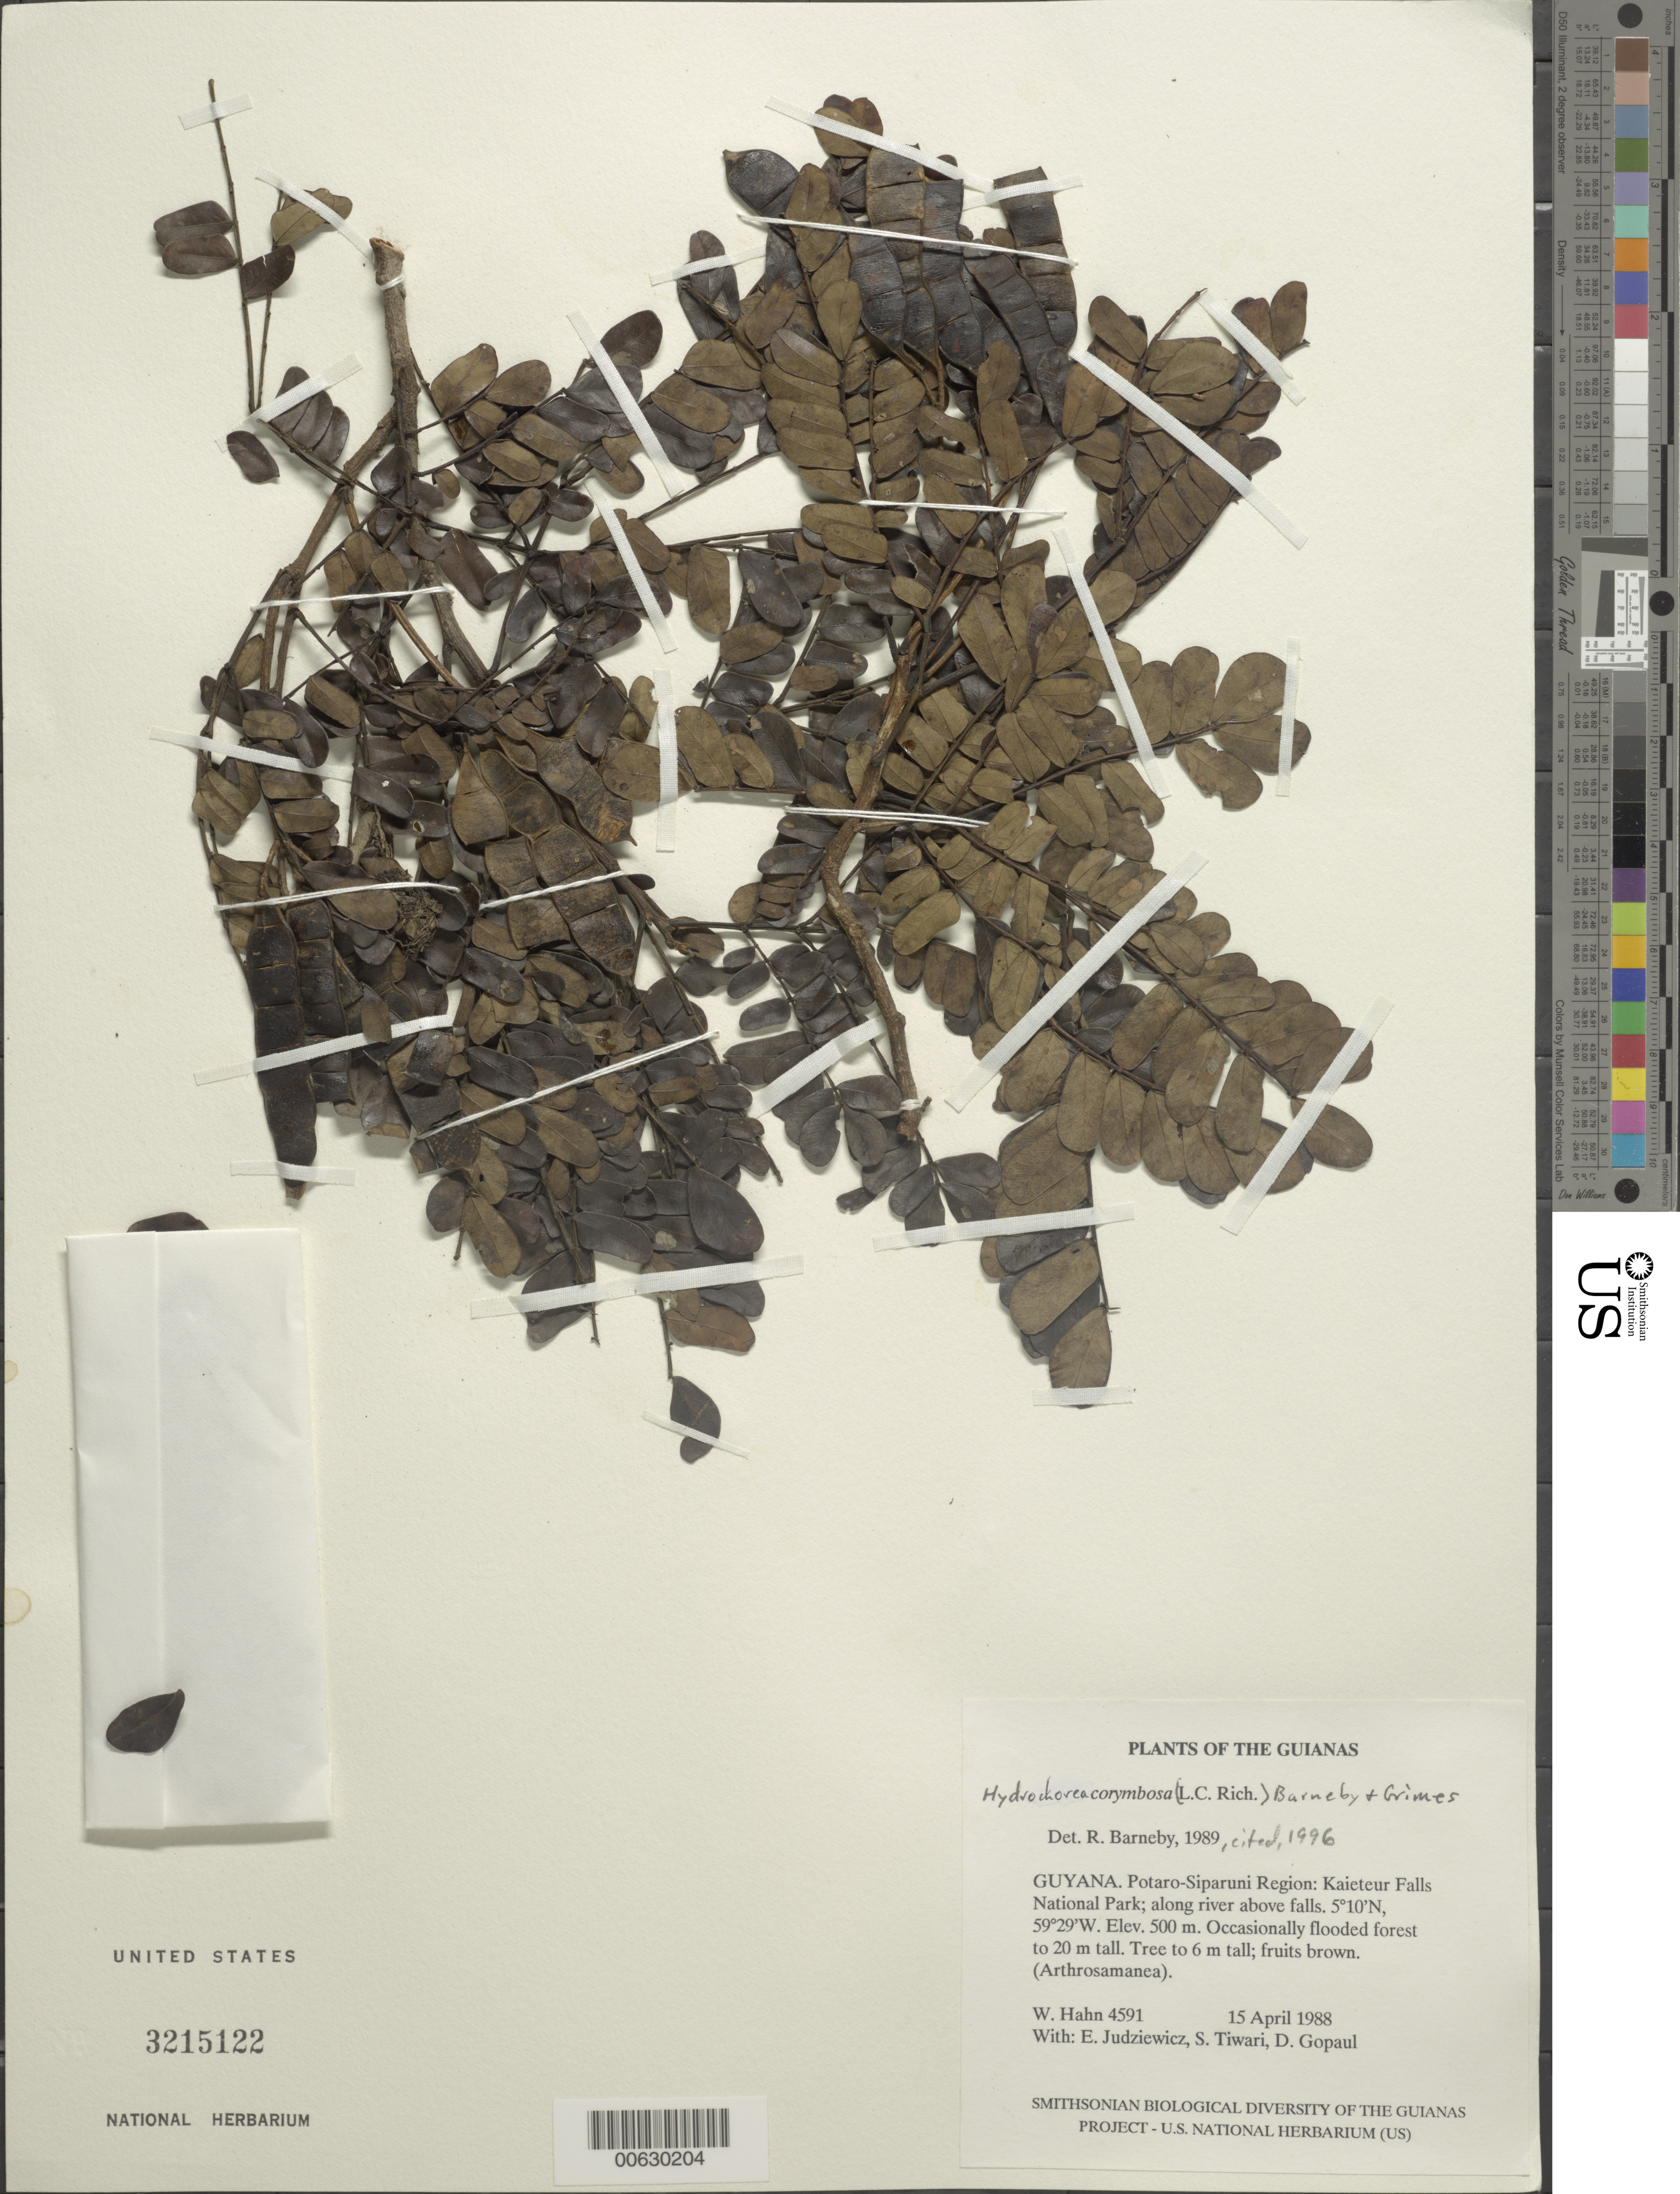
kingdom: Plantae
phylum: Tracheophyta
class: Magnoliopsida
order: Fabales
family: Fabaceae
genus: Hydrochorea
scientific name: Hydrochorea corymbosa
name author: (Rich.) Barneby & J.W. Grimes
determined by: Barneby, Rupert C., (NY)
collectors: W. Hahn, E. J. Judziewicz, S. Tiwari & D. Gopaul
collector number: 4591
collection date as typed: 15 April 1988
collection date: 1988-04-15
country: Guyana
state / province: Potaro-Siparuni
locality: Kaieteur Falls National Park; along river above falls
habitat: Occasionally flooded forest to 20 m tall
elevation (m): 500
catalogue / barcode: US 3215122